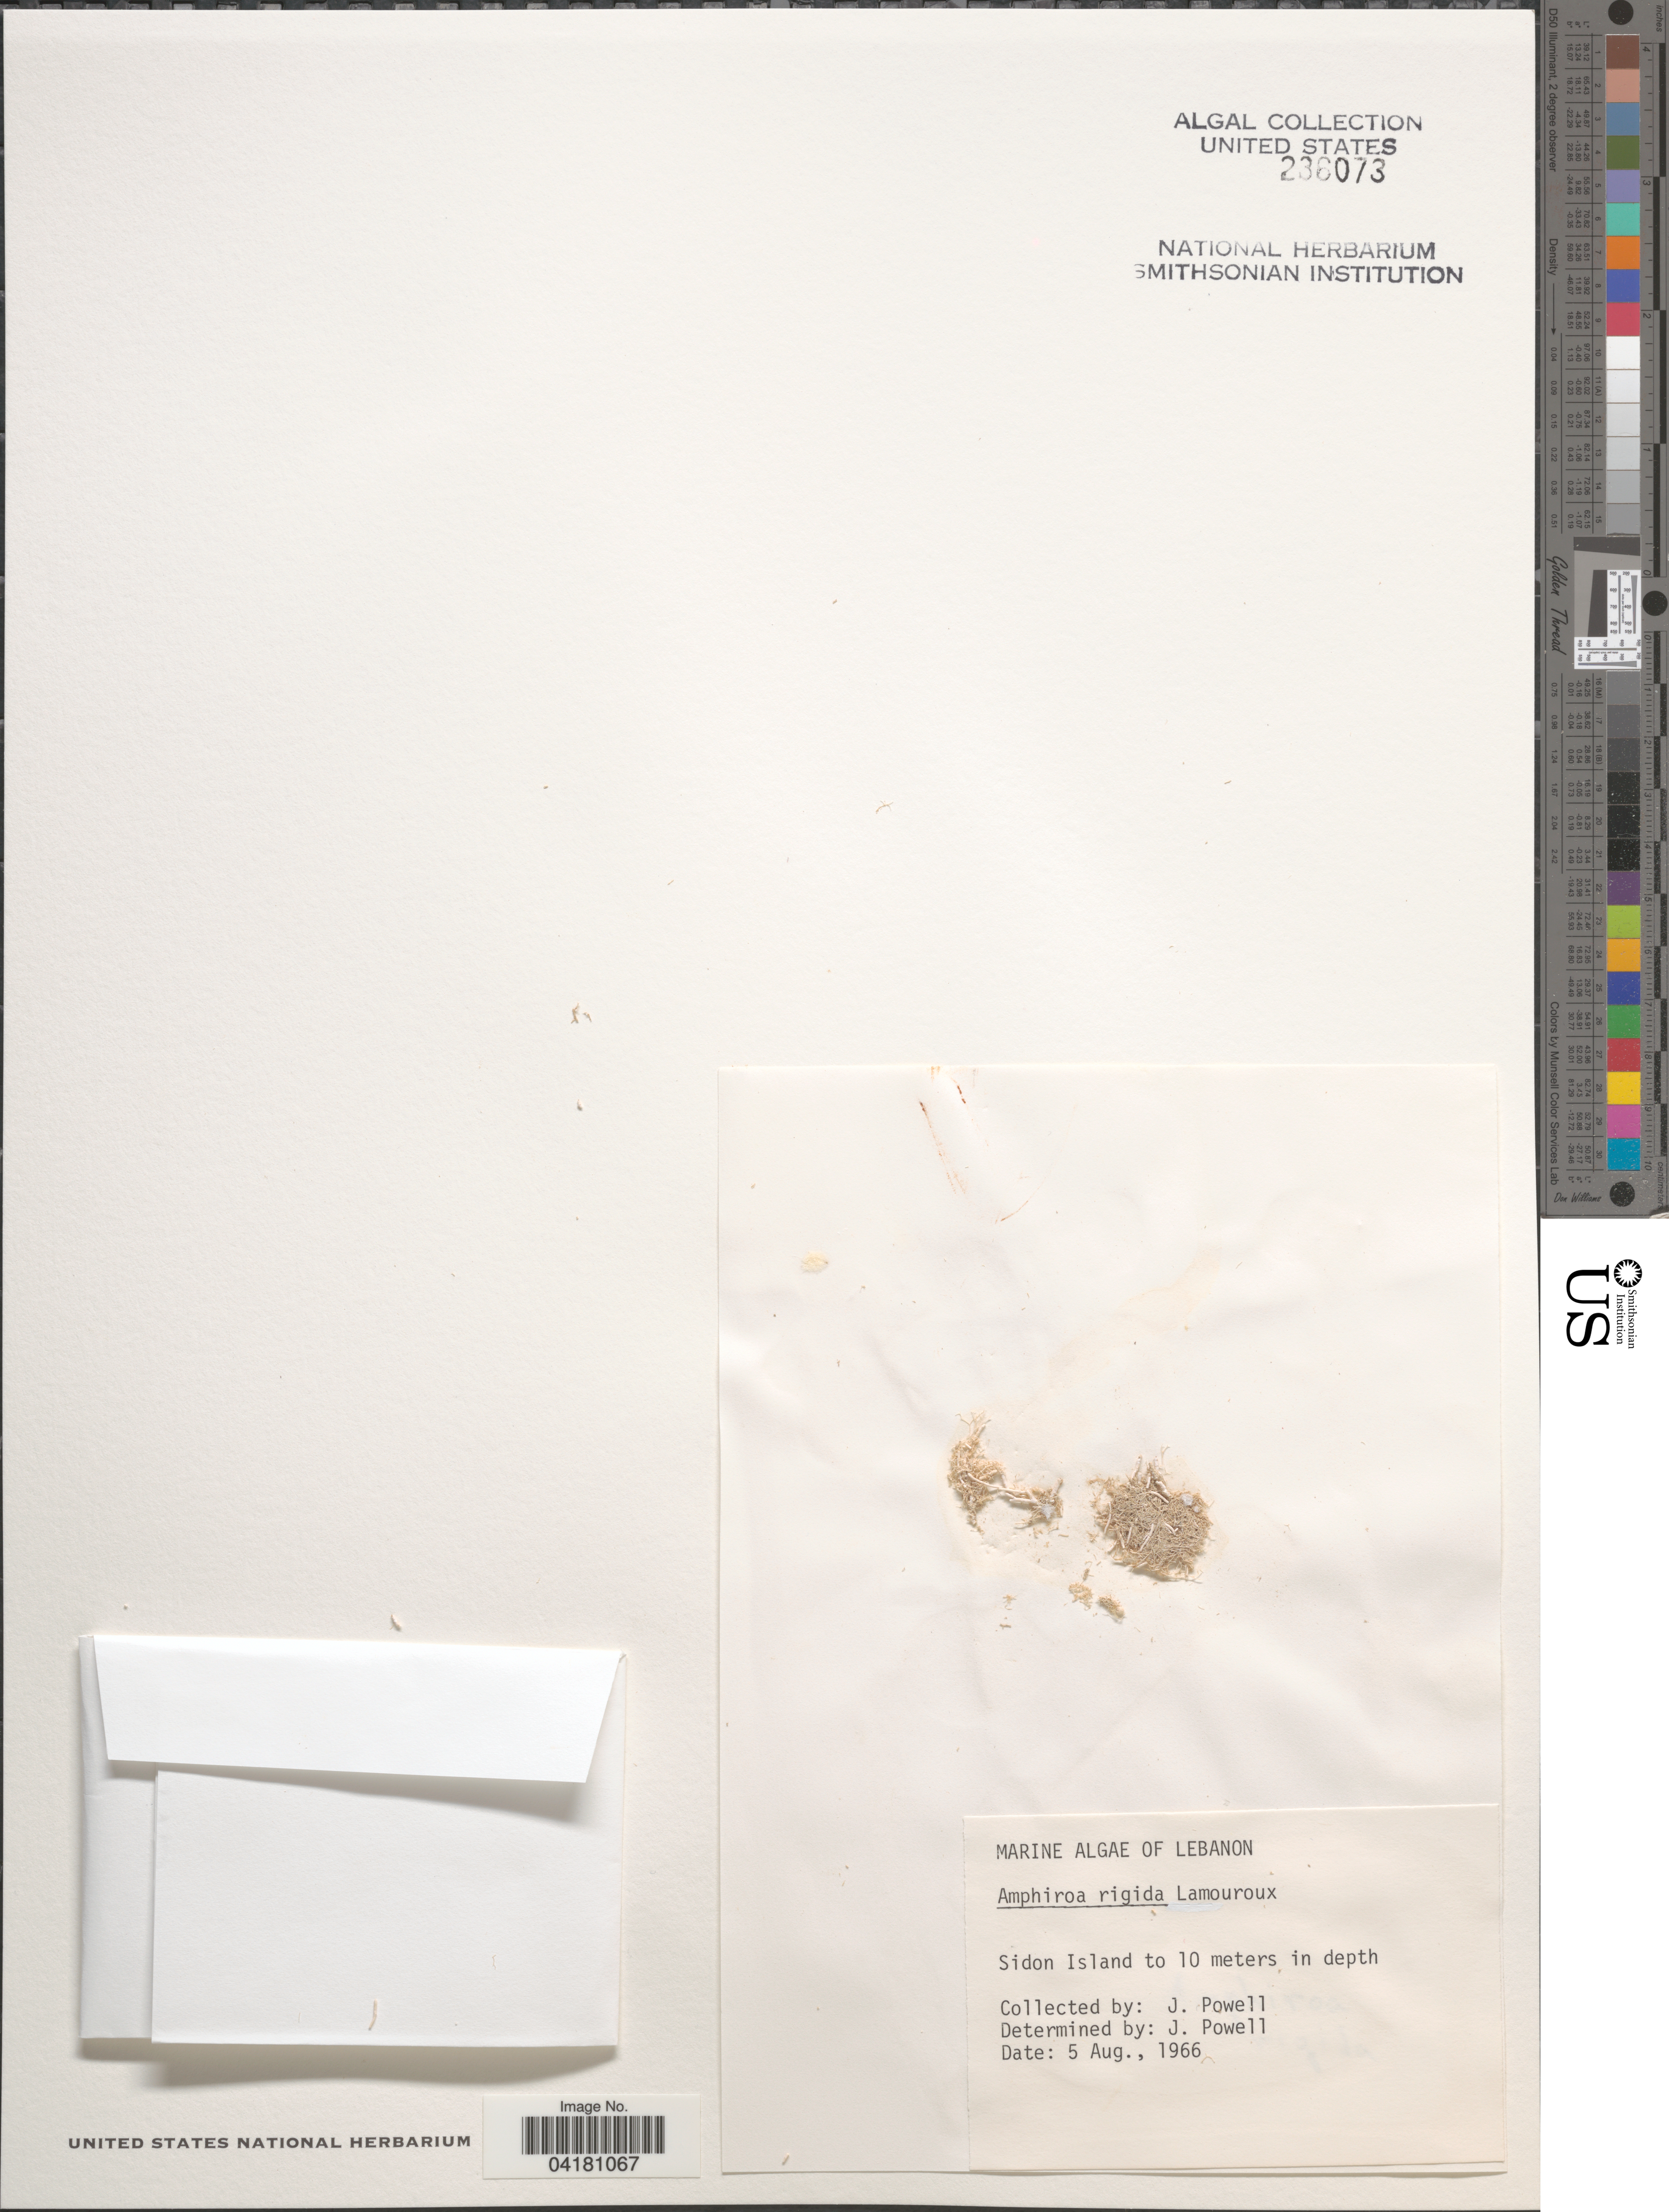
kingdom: Plantae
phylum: Rhodophyta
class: Florideophyceae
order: Corallinales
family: Lithophyllaceae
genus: Amphiroa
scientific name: Amphiroa rigida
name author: W.R. Taylor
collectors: J. Powell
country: Lebanon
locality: Sidon Island to 10 meters in depth.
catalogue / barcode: US 236073